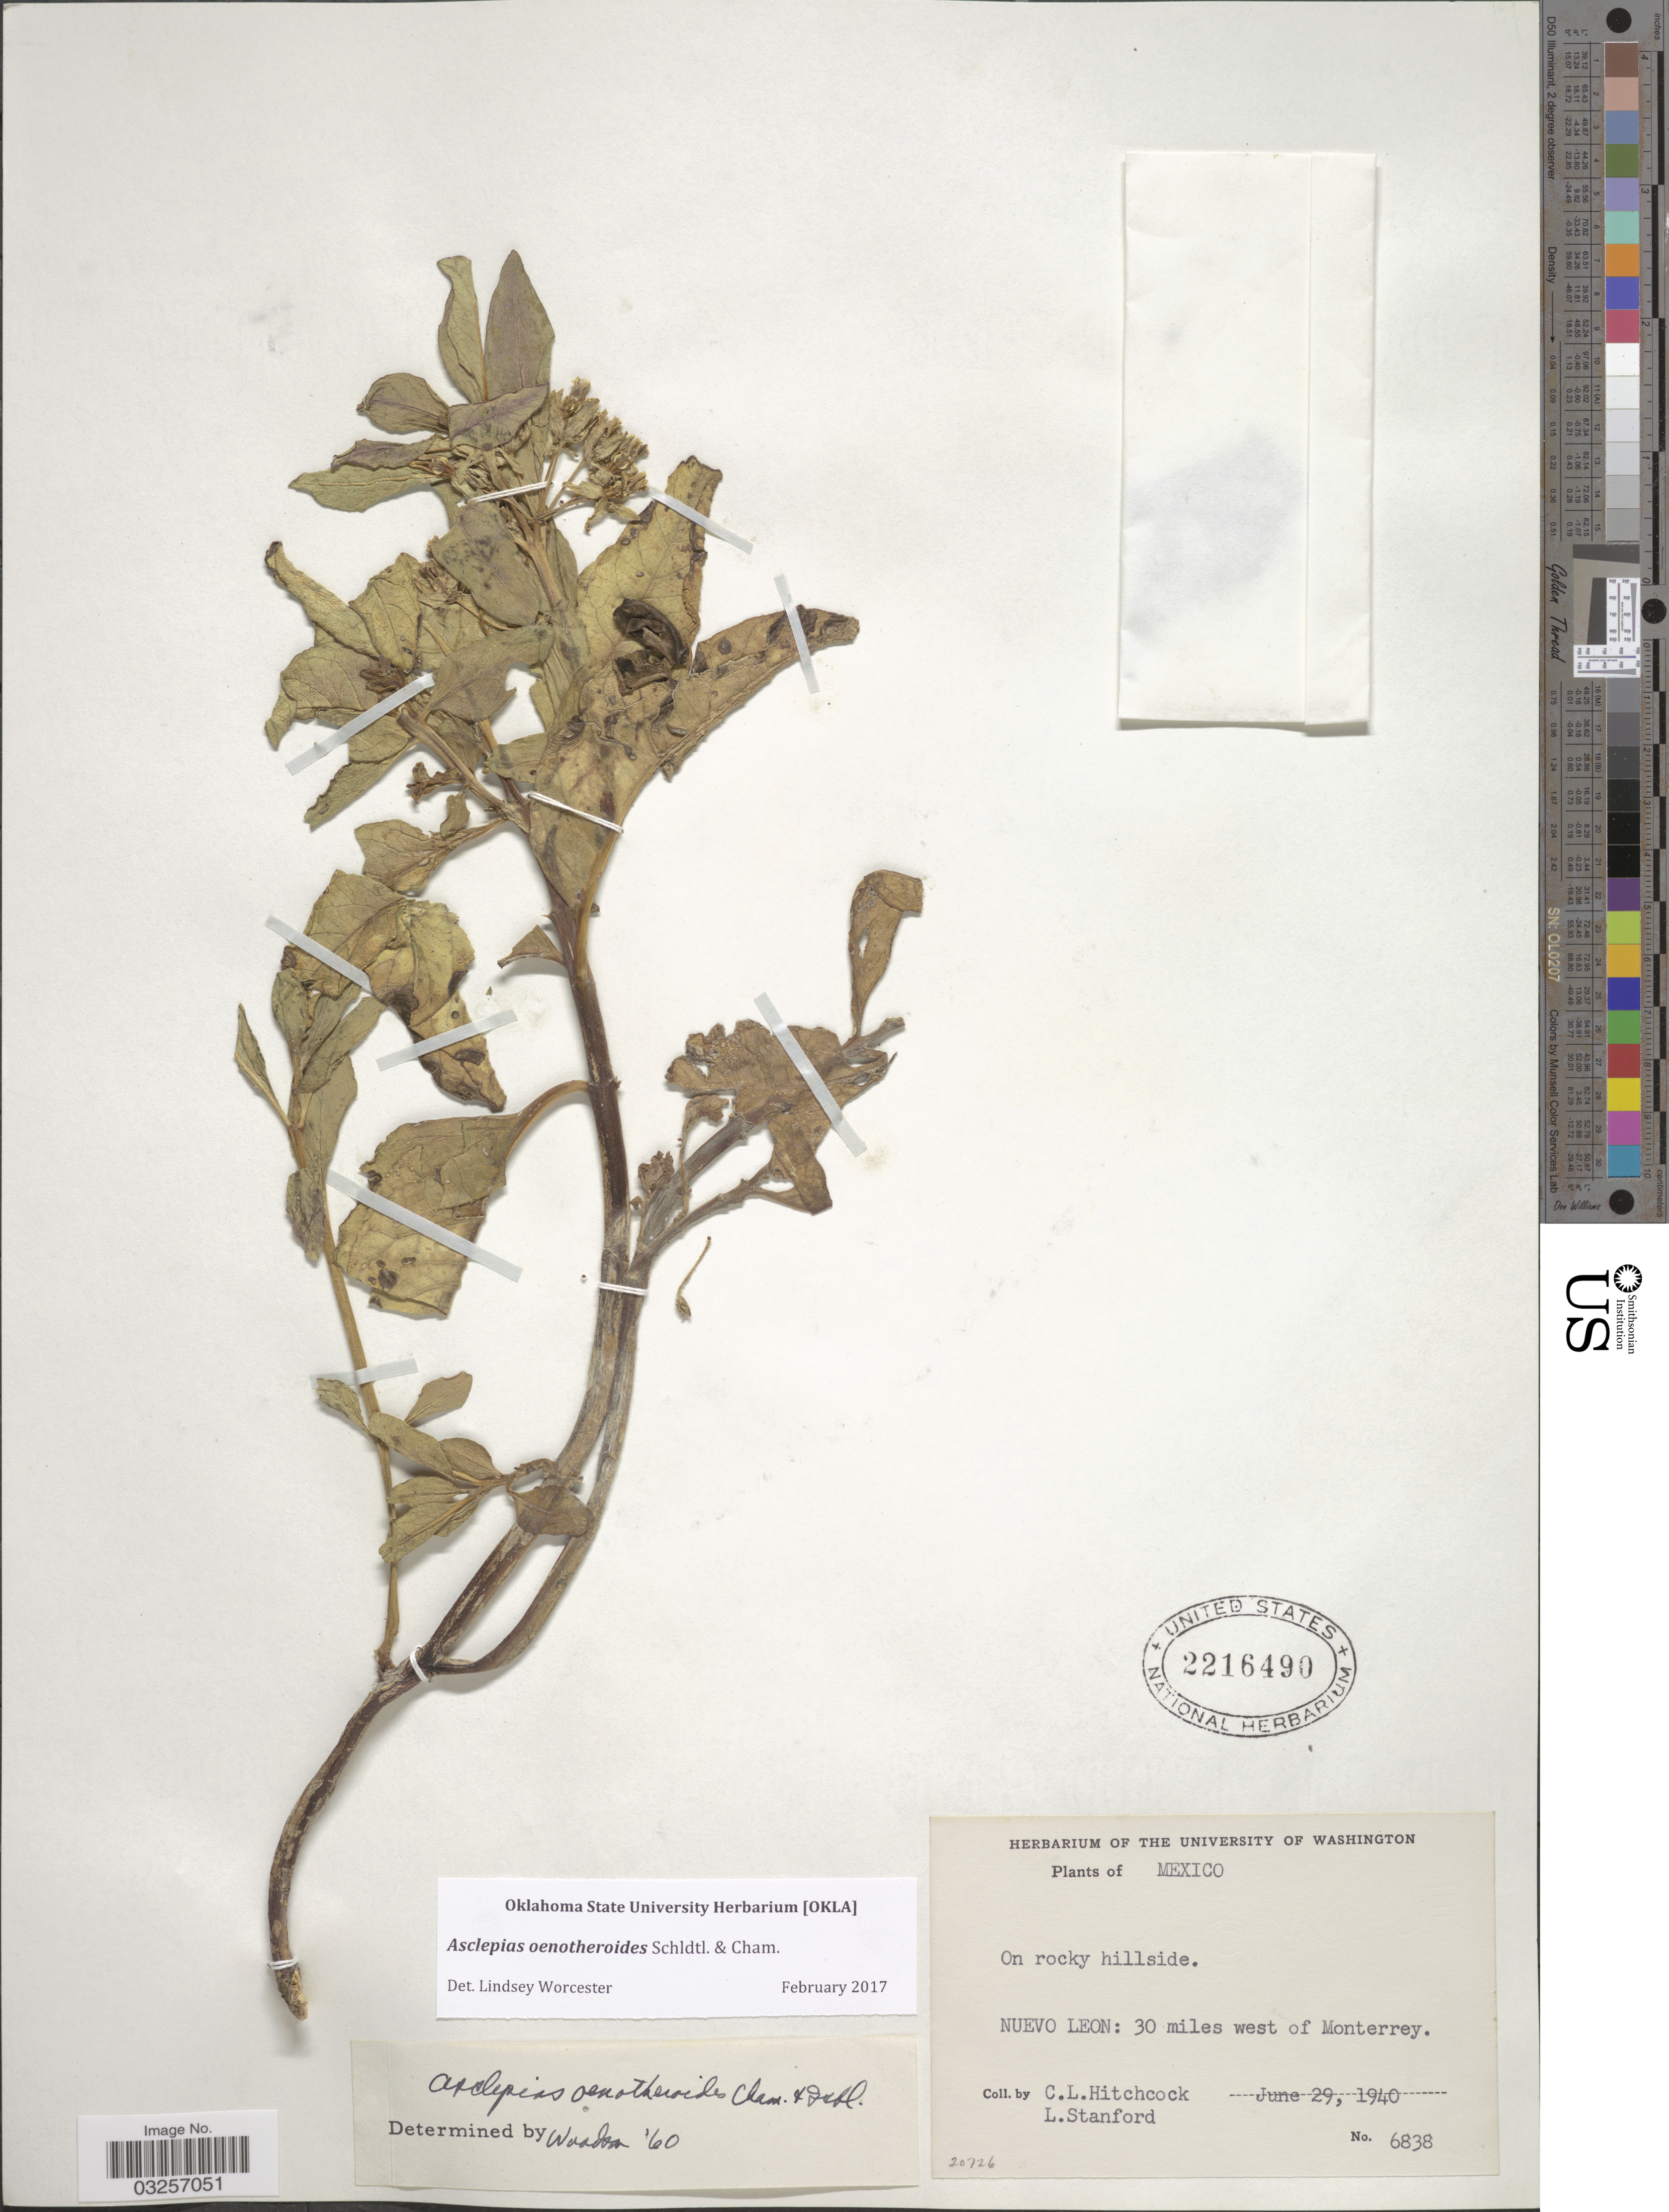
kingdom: Plantae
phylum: Tracheophyta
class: Magnoliopsida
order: Gentianales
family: Apocynaceae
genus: Asclepias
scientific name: Asclepias oenotheroides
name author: Schltdl. & Cham.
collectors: C. L. Hitchcock & L. R. Stanford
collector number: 6838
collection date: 1940-06-29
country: Mexico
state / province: Nuevo León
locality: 30 miles west of Monterrey.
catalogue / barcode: US 2216490